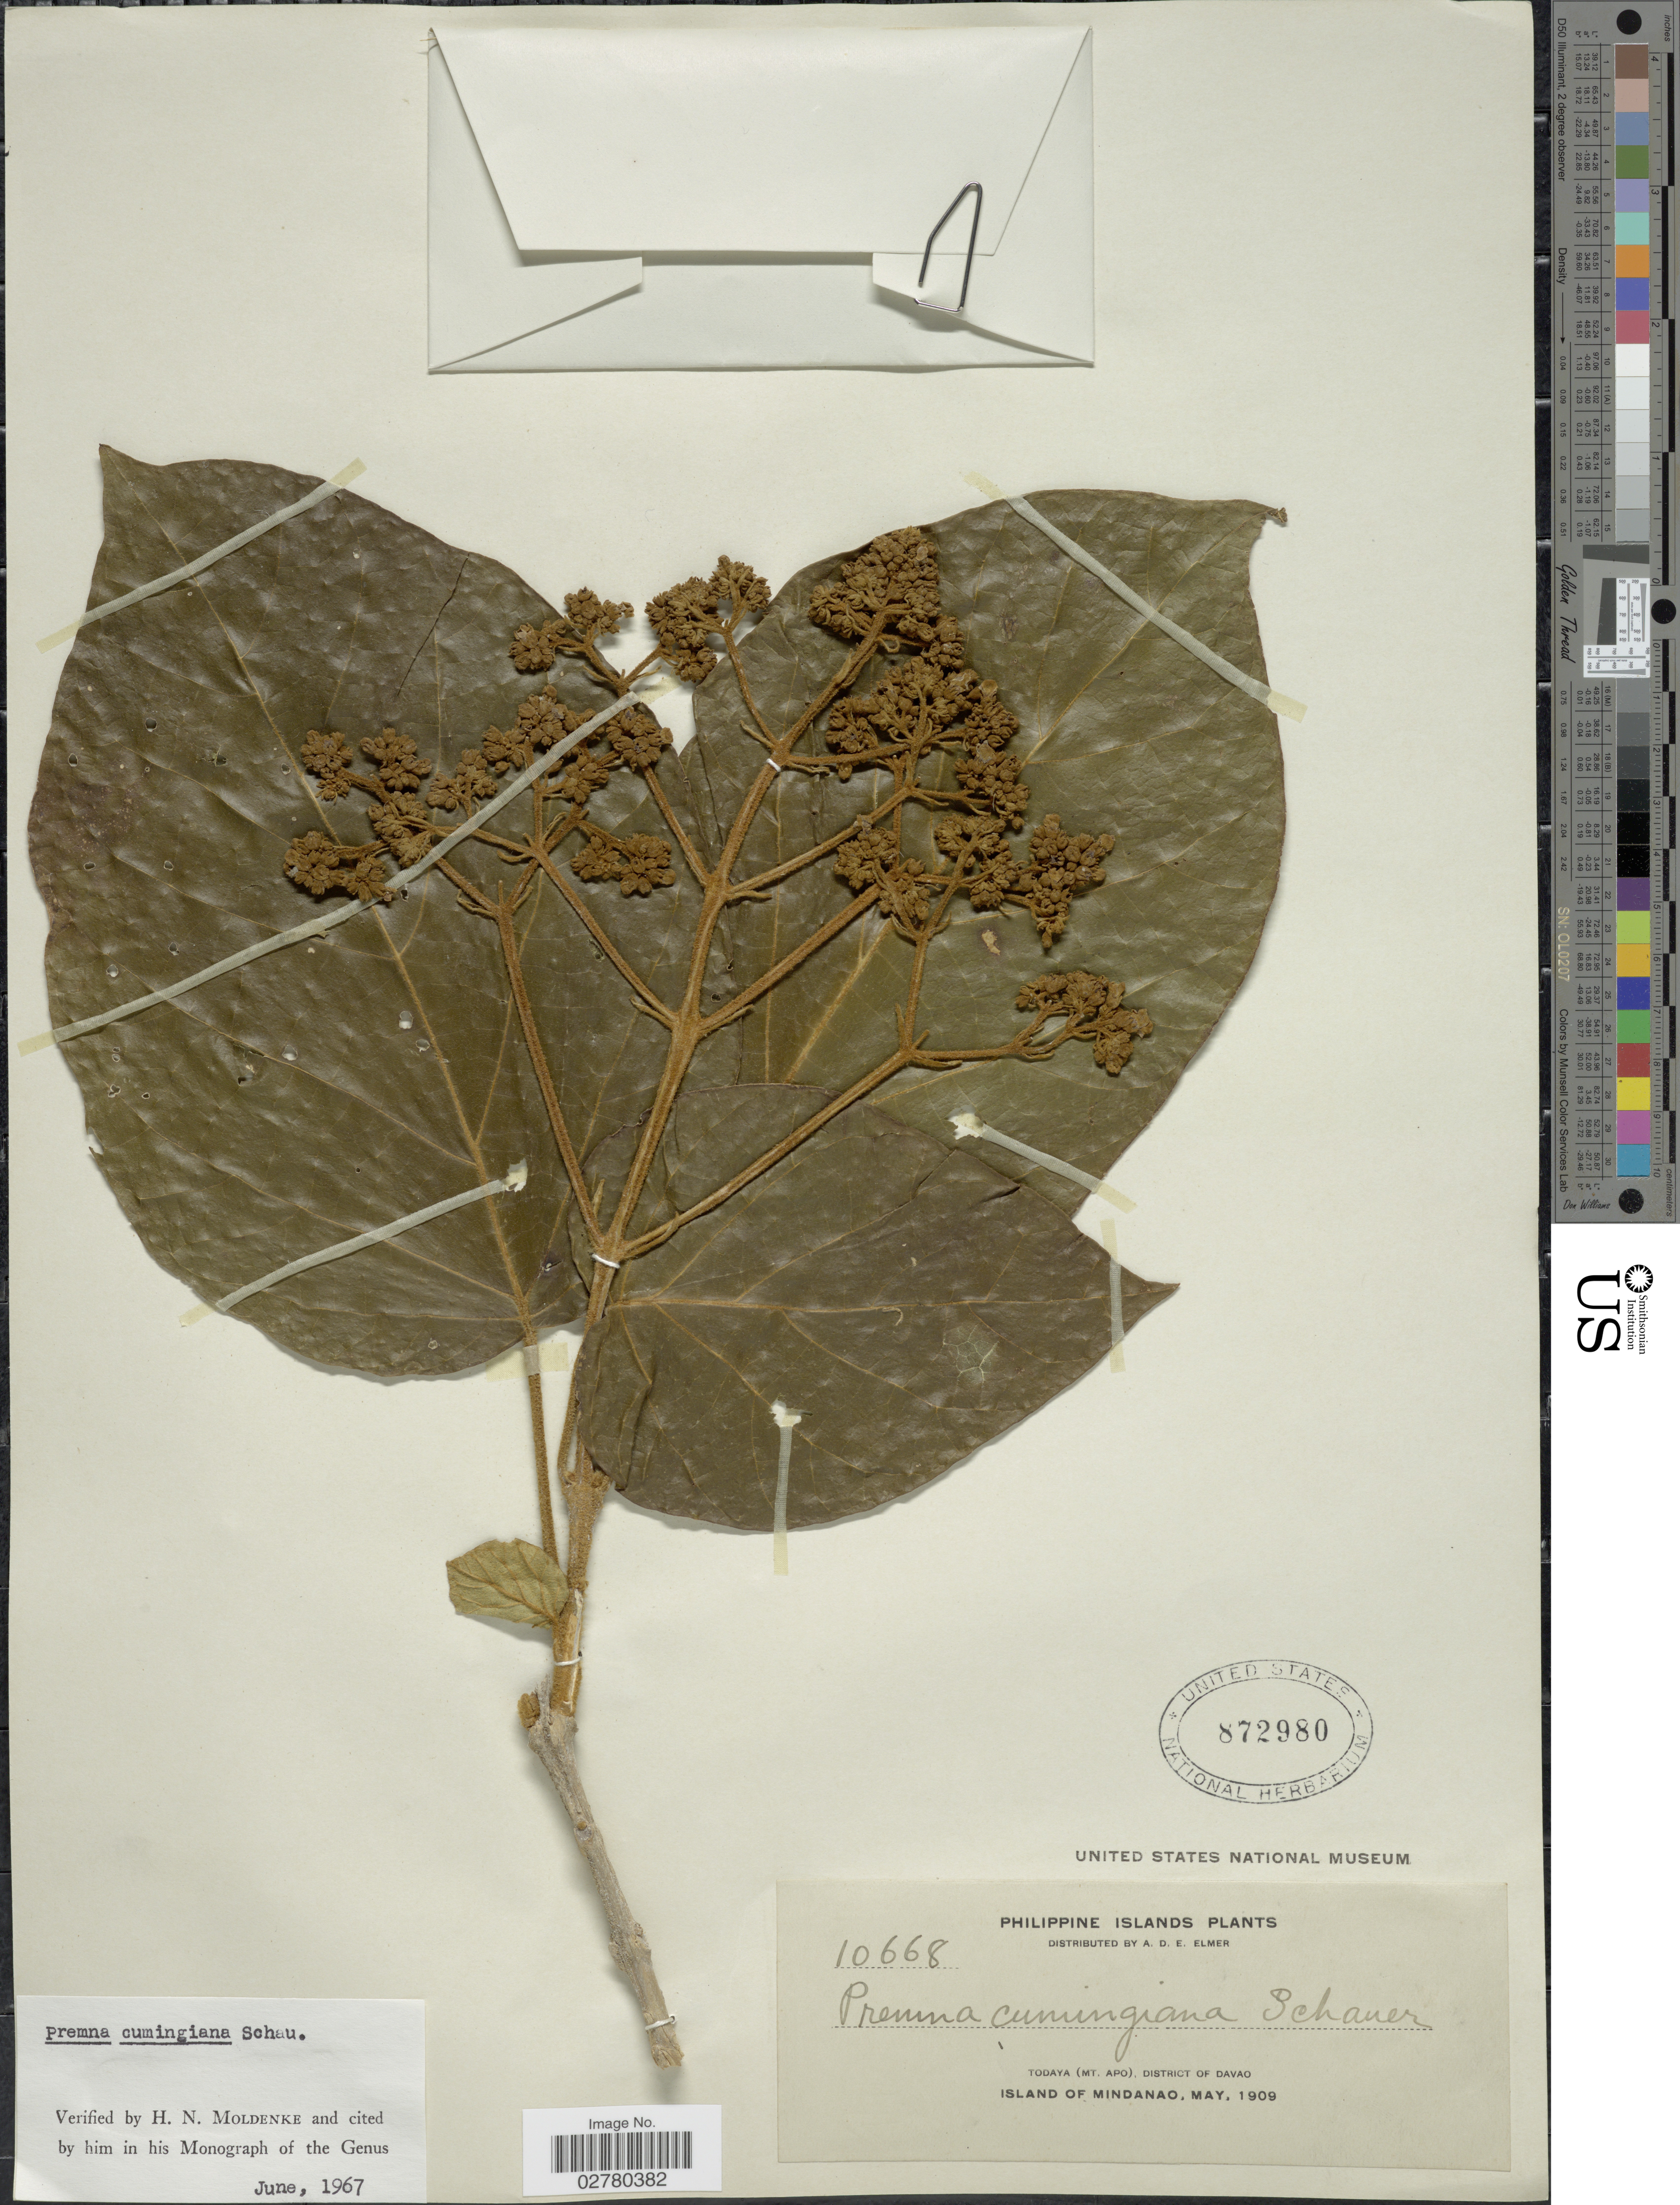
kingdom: Plantae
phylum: Tracheophyta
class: Magnoliopsida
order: Lamiales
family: Lamiaceae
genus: Premna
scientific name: Premna cumingiana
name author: Schauer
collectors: A. D. E. Elmer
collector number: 10668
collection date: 1909-05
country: Philippines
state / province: Davao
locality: Todaya (Mt. Apo), District of Davao, Island of Mindanao.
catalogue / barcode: US 872980